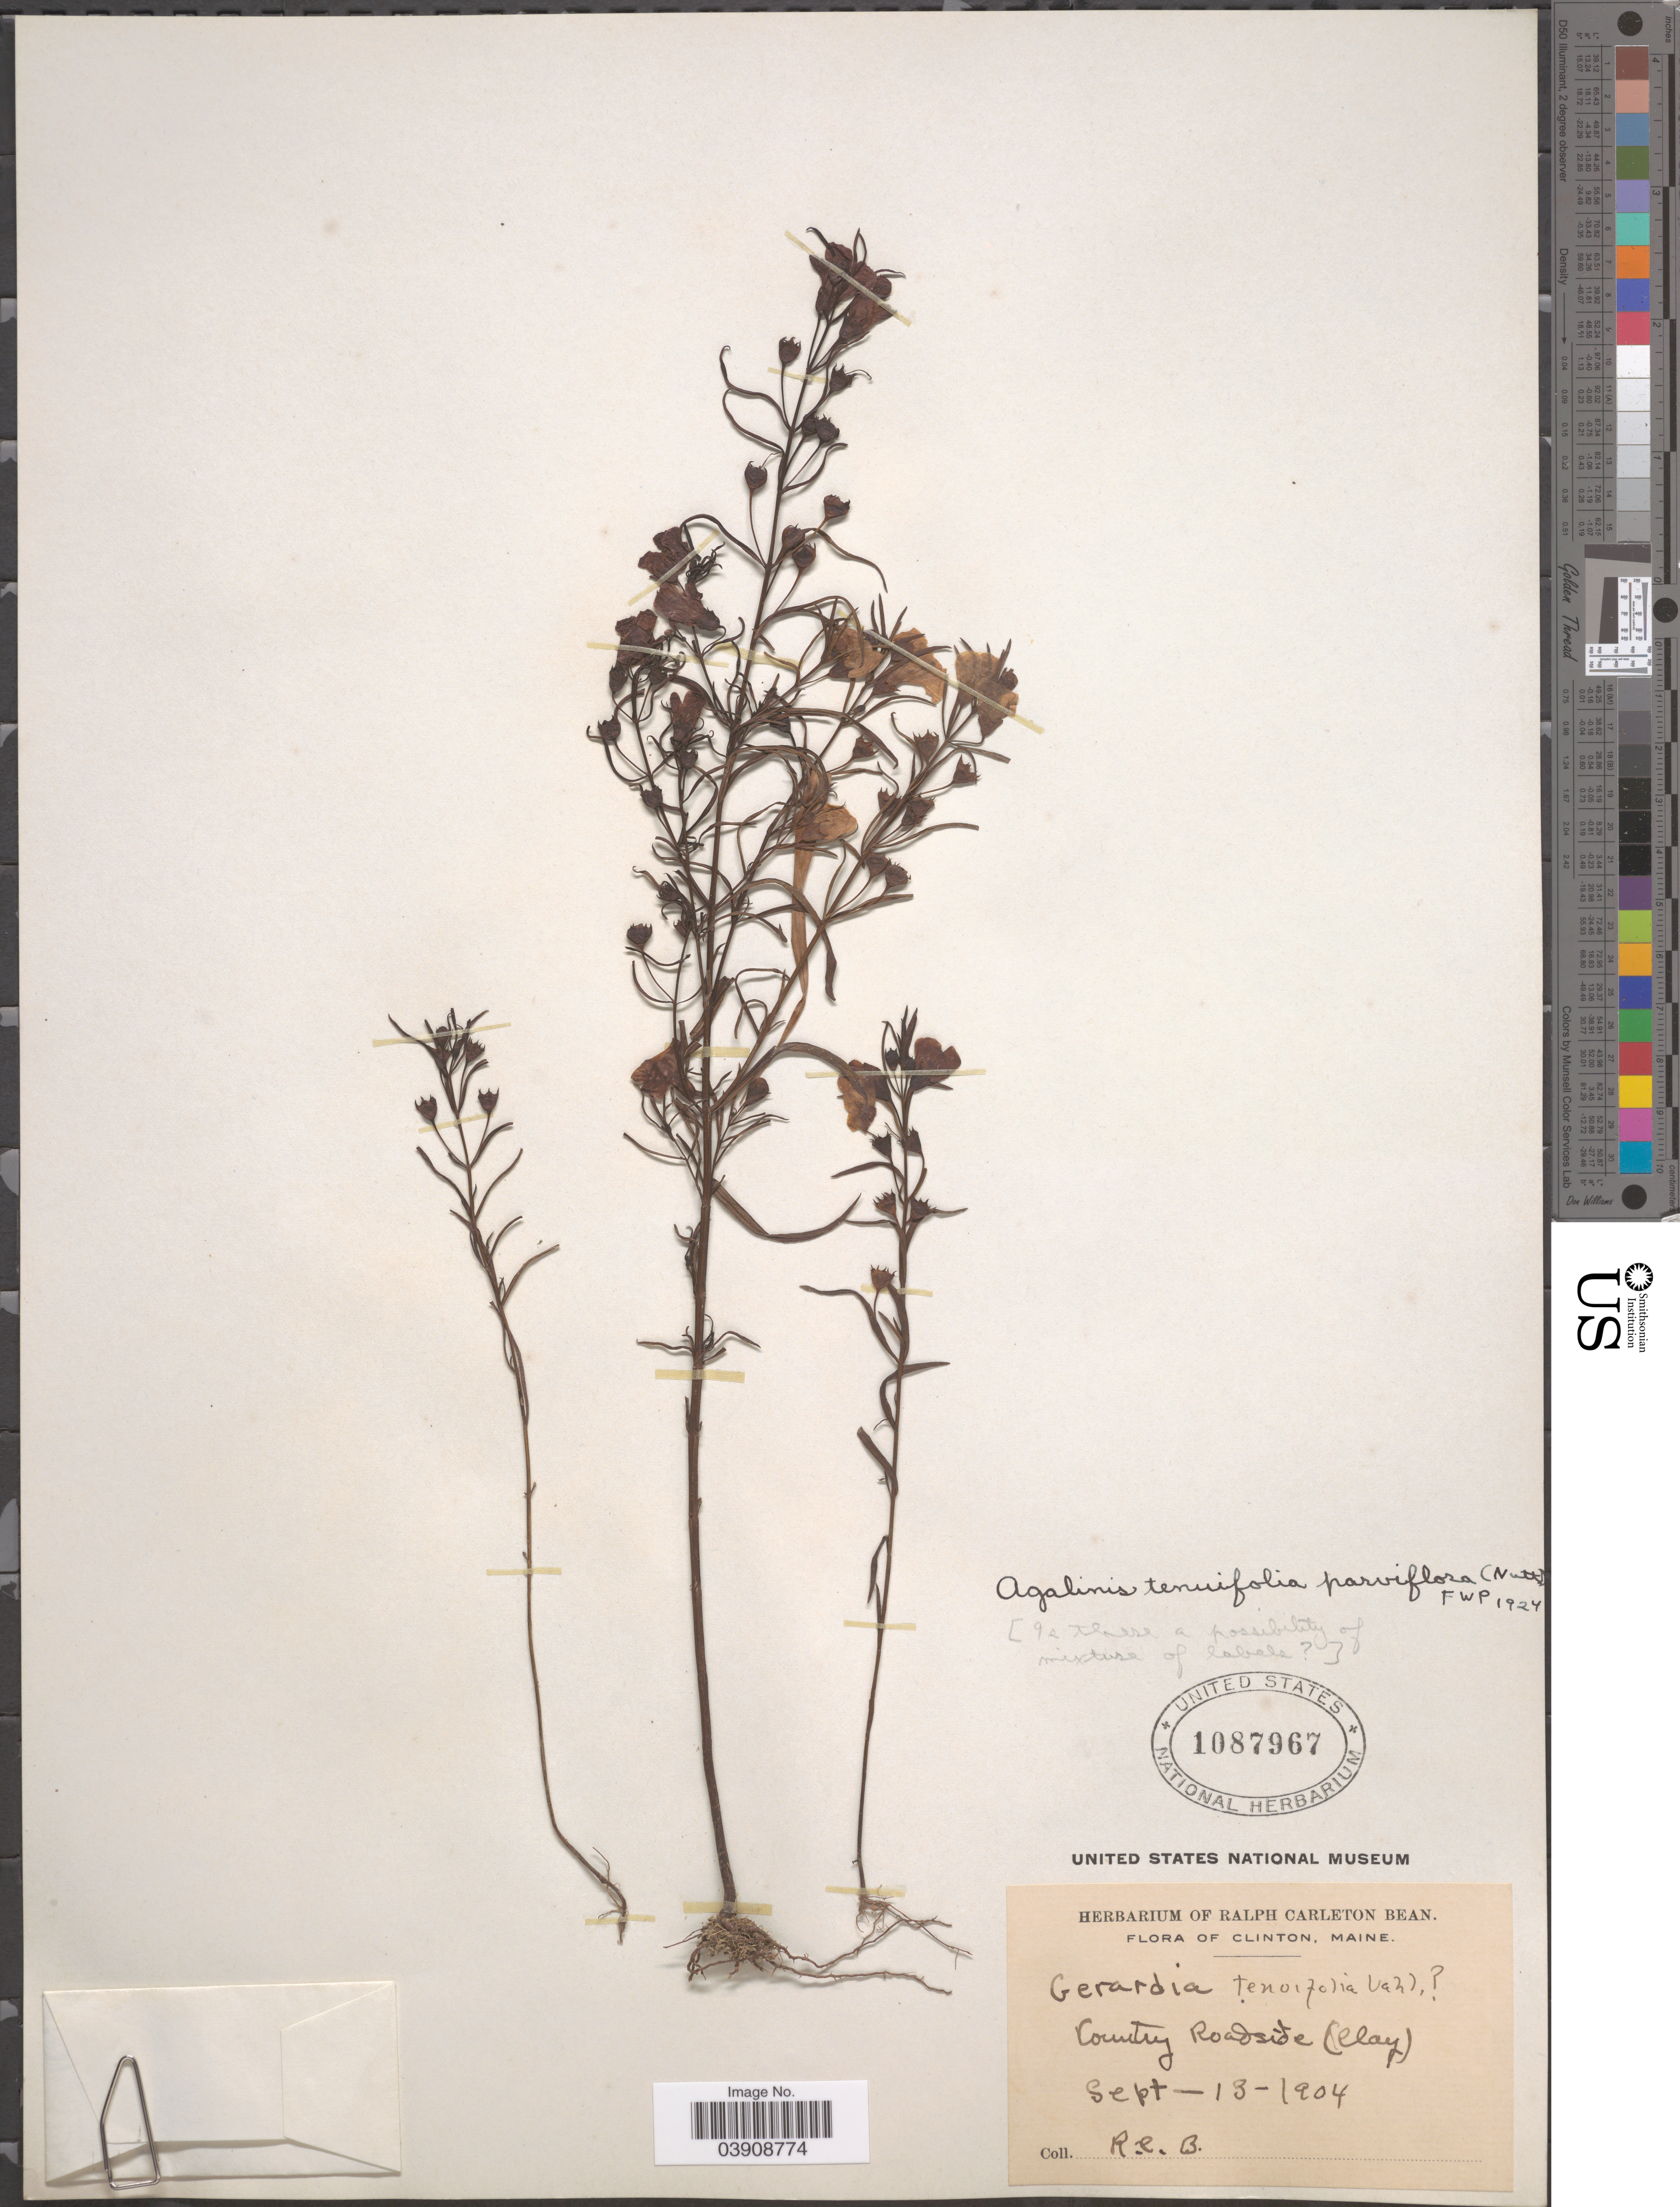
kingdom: Plantae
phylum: Tracheophyta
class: Magnoliopsida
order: Lamiales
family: Orobanchaceae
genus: Agalinis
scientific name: Agalinis tenuifolia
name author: (Vahl) Raf.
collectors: R. Bean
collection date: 1904-09-13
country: United States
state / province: Maine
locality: Clinton. Country Roadside (Clay).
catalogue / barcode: US 1087967